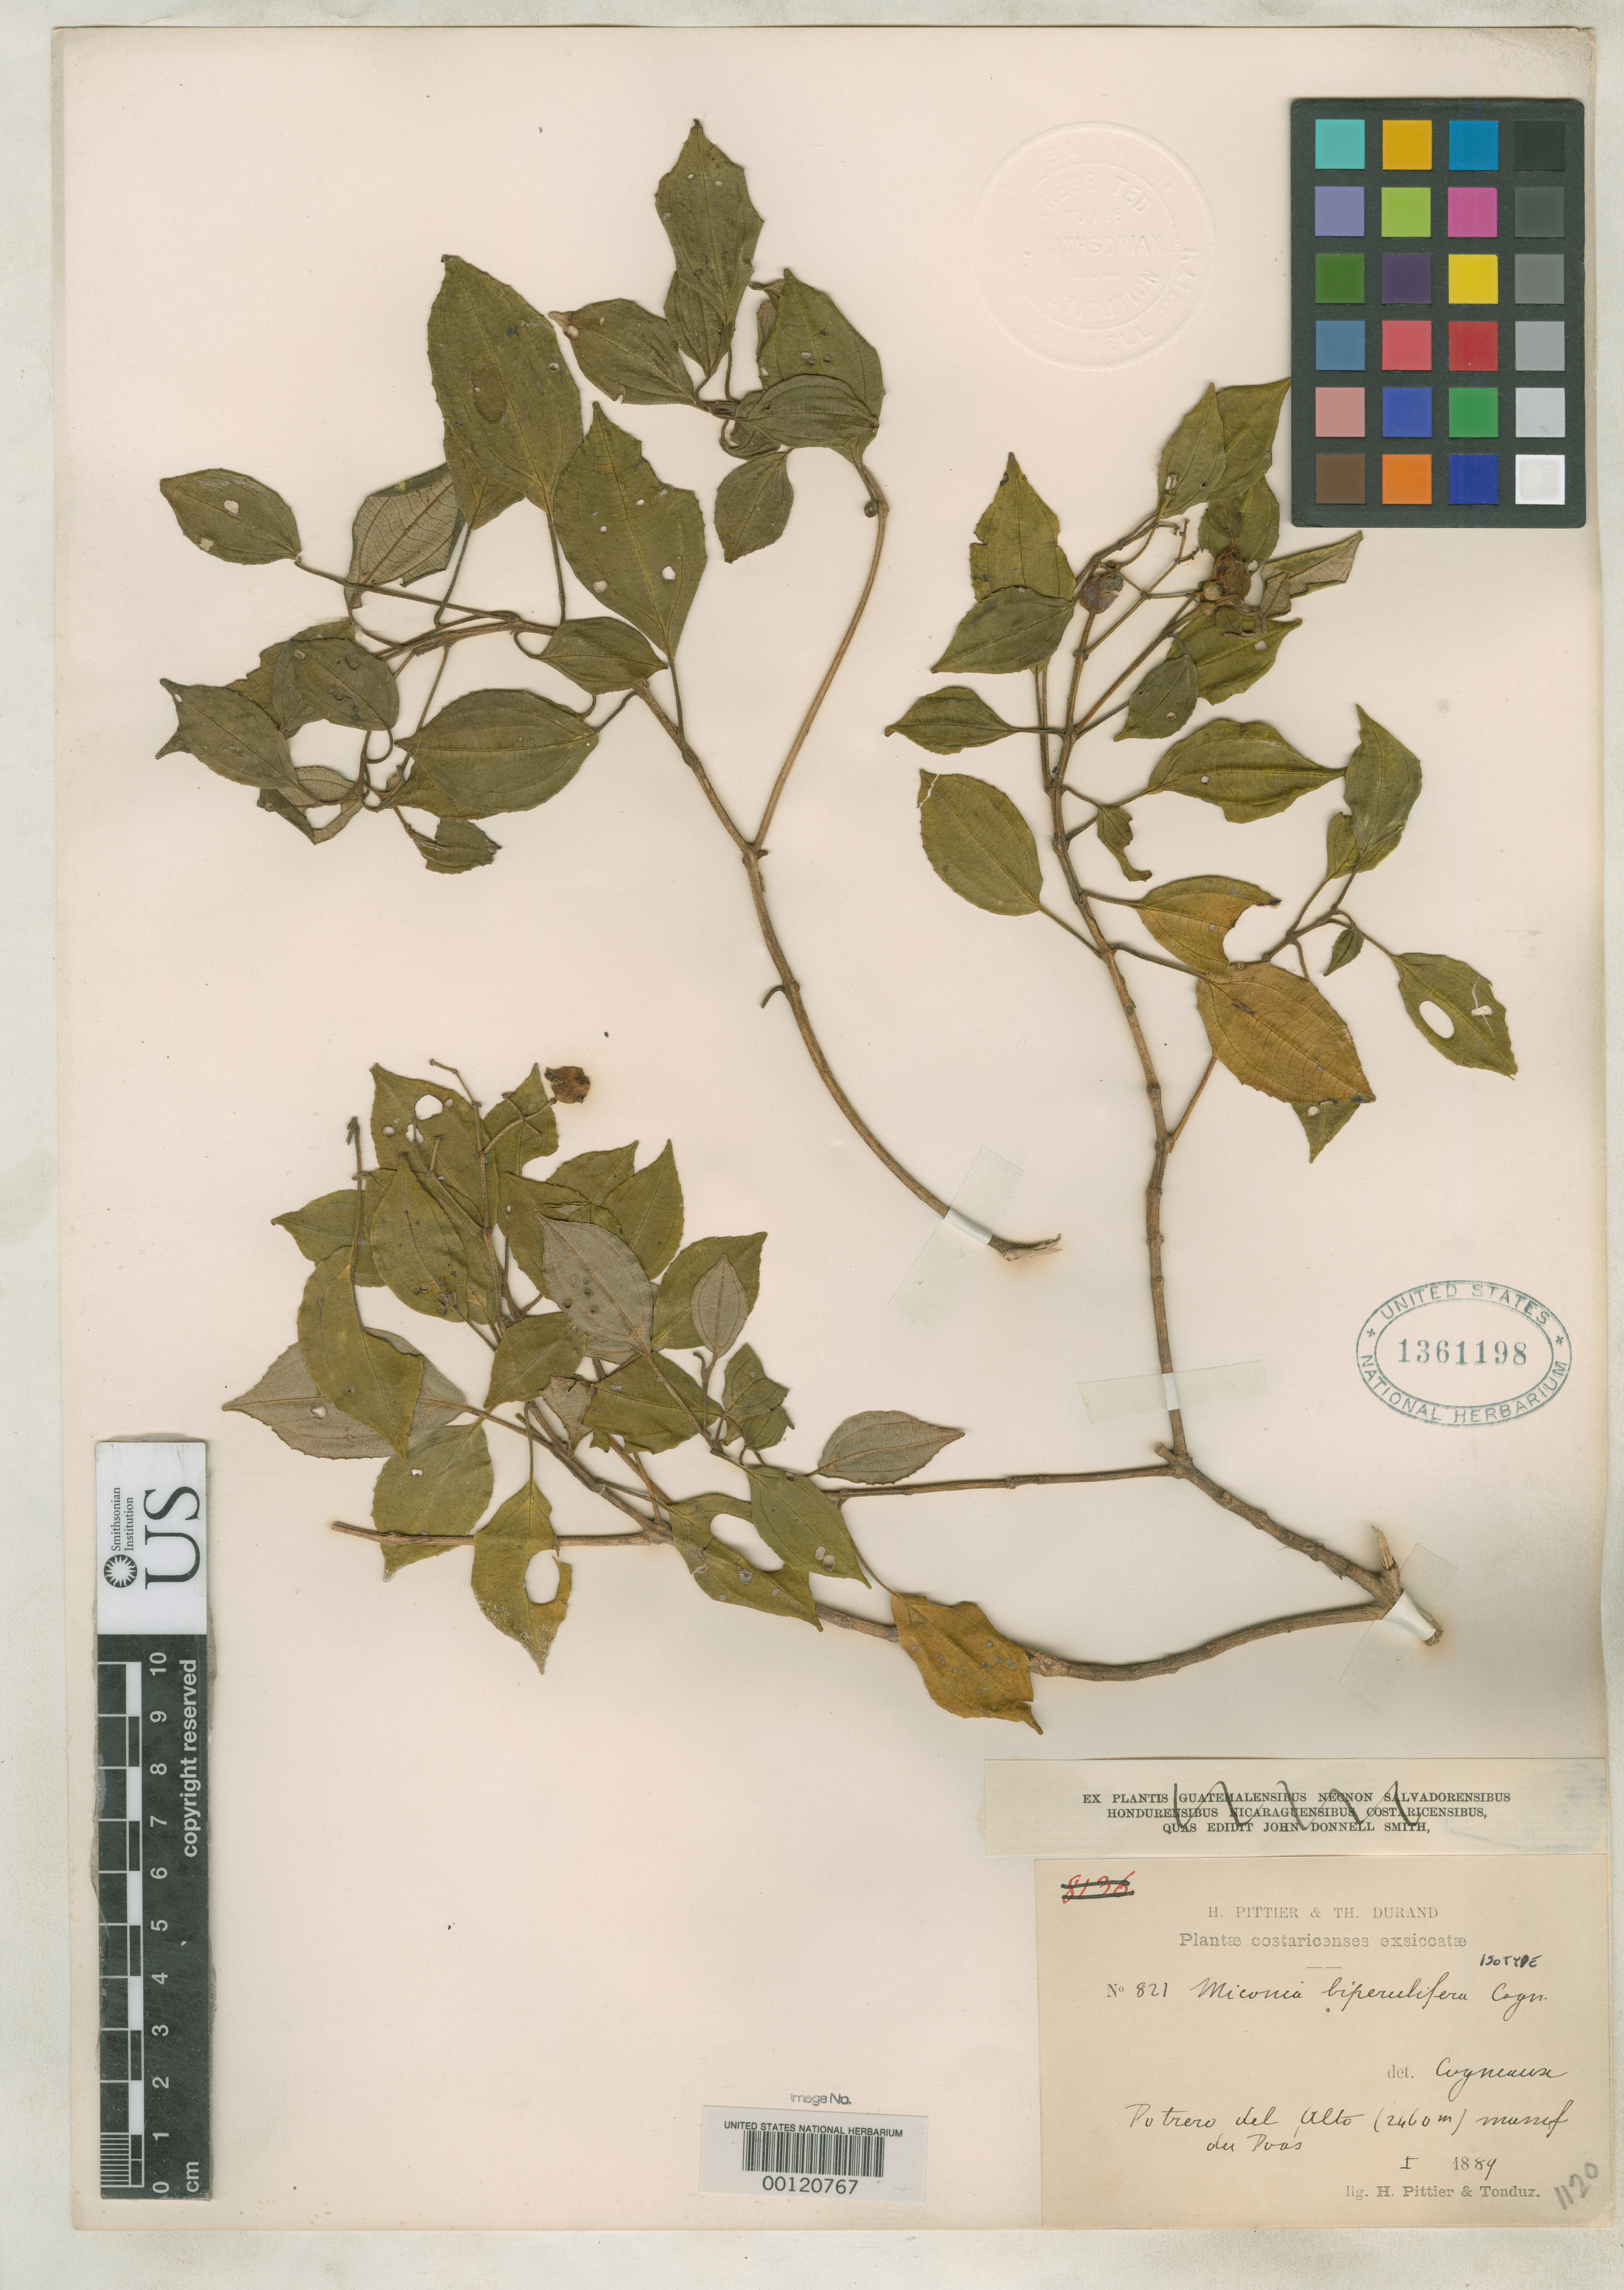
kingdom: Plantae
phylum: Tracheophyta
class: Magnoliopsida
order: Myrtales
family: Melastomataceae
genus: Miconia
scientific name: Miconia biperulifera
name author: Cogn. in A. DC.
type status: Isotype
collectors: H. F. Pittier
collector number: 821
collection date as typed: Jan 1889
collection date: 1889-01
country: Costa Rica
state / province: Alajuela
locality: Potiero del Alto, Volcan Poás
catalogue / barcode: US 1361198